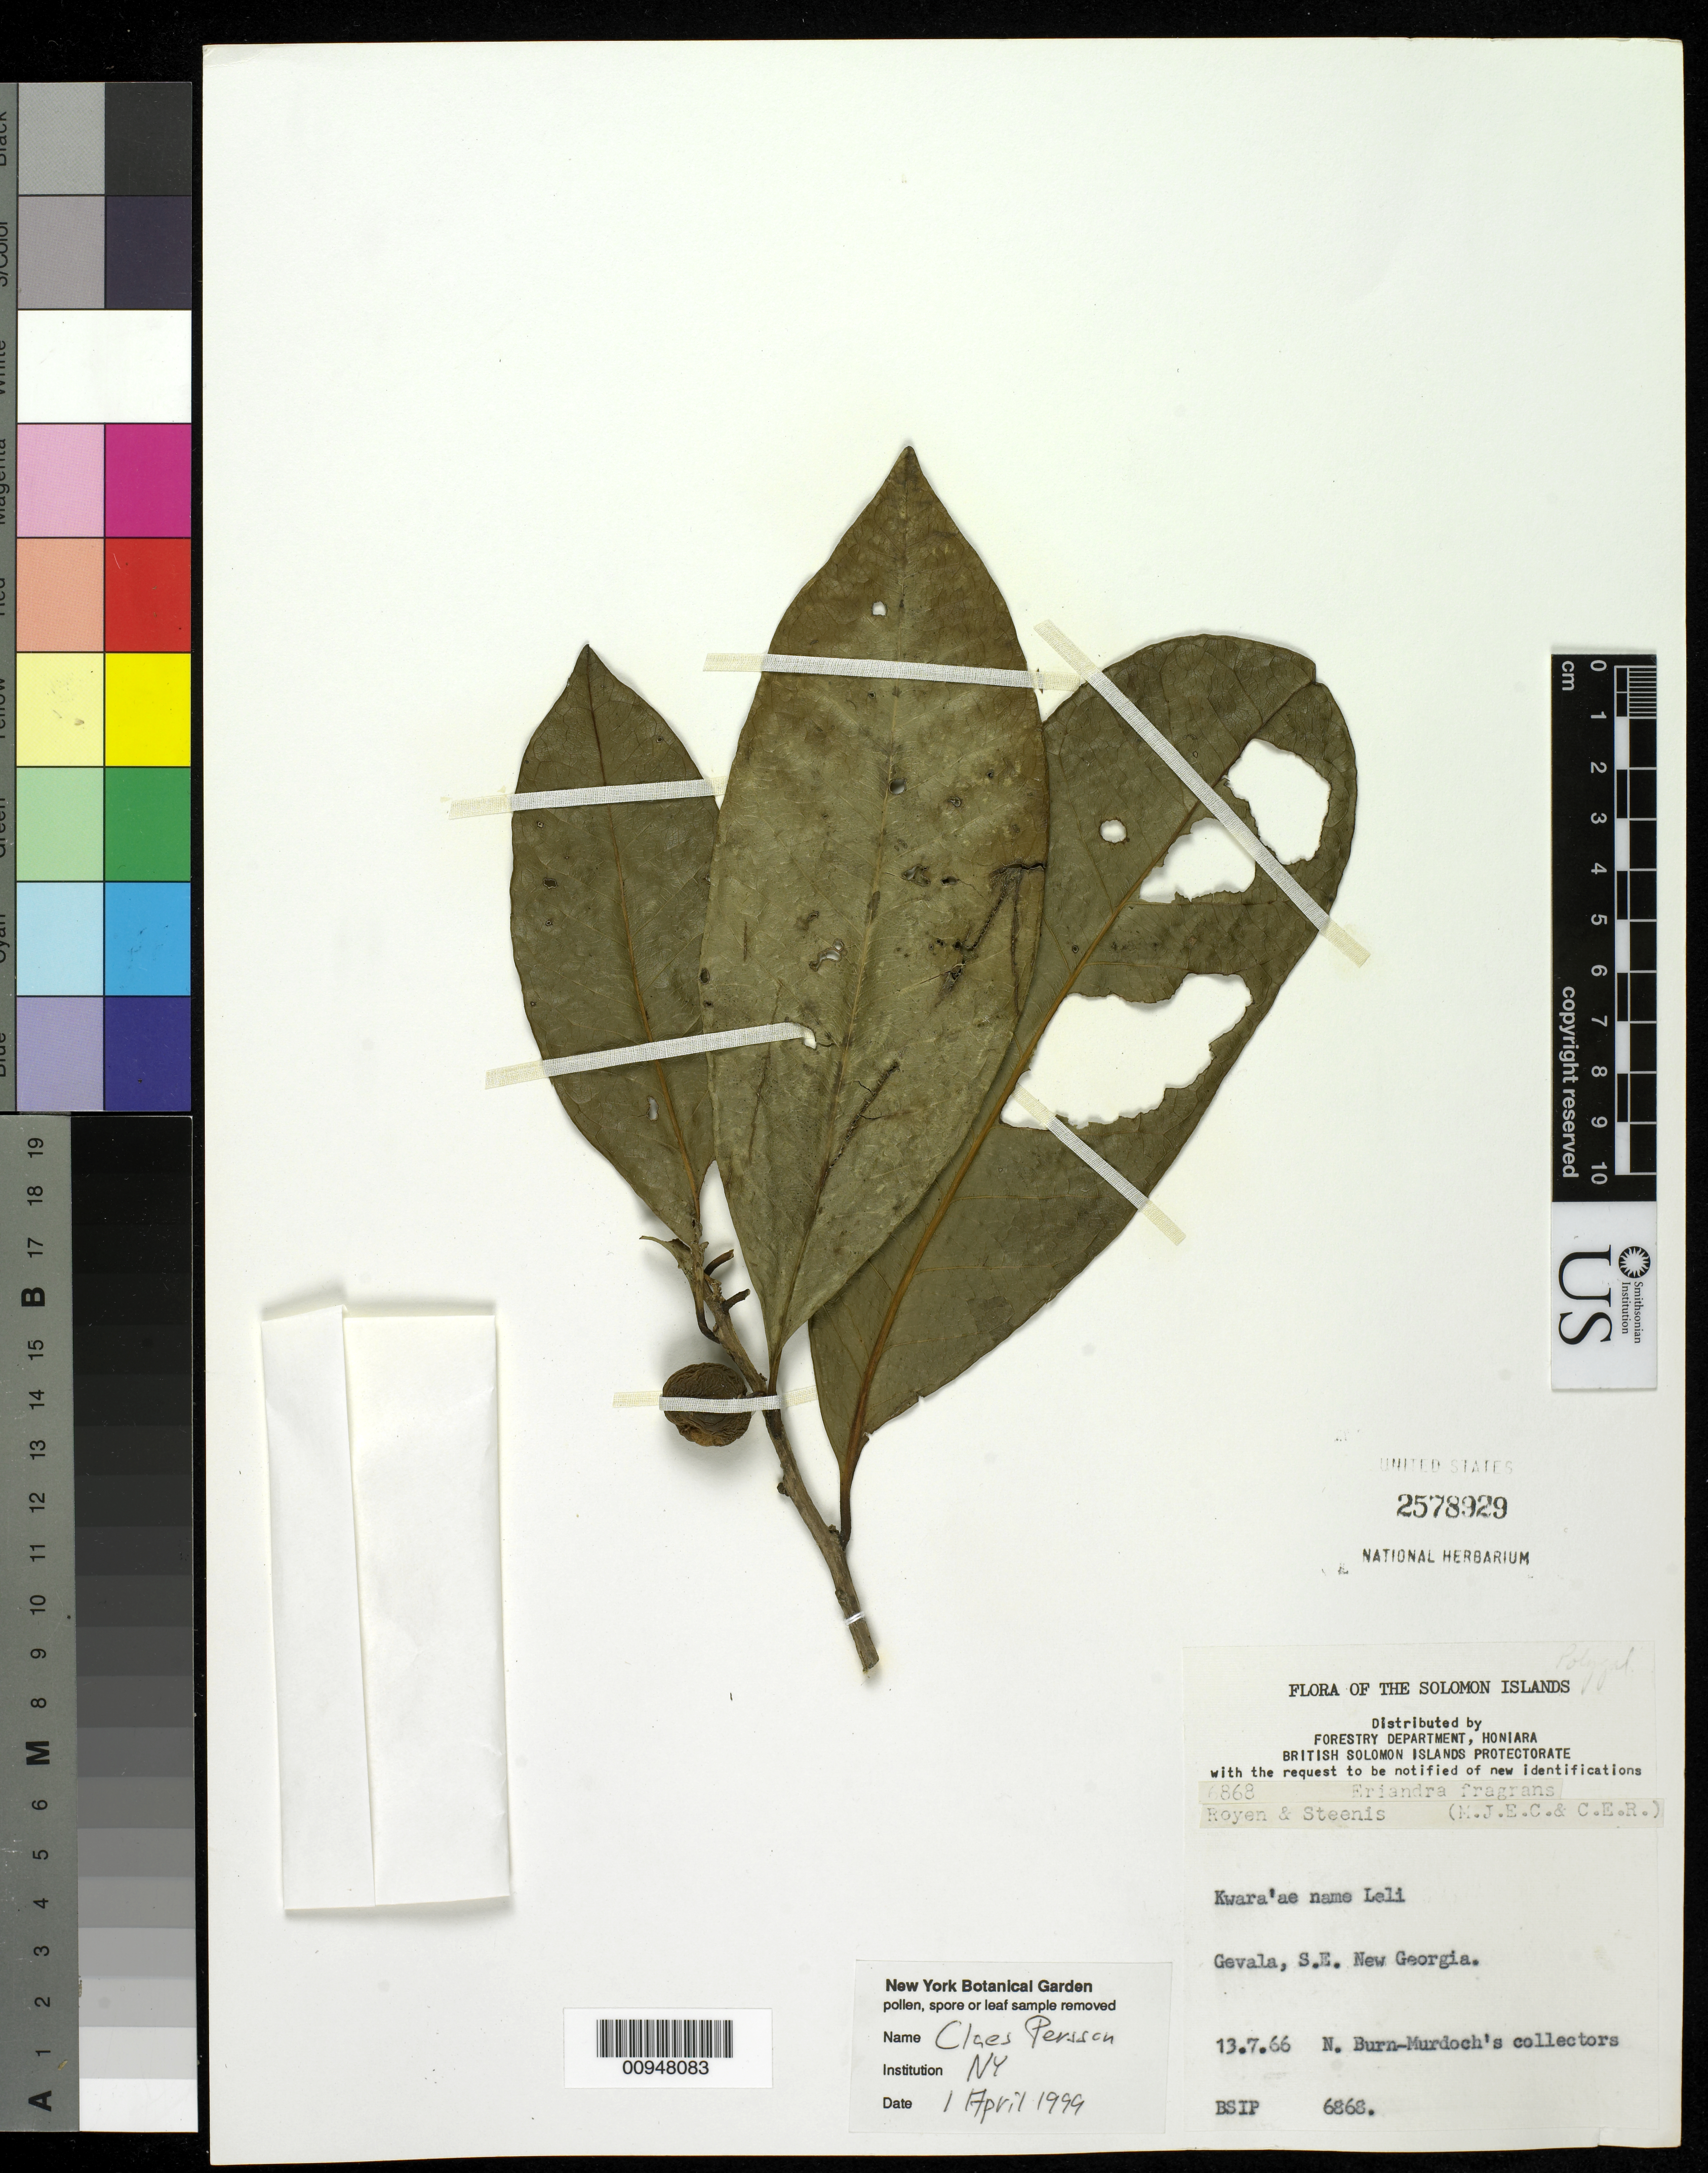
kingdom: Plantae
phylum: Tracheophyta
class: Magnoliopsida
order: Fabales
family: Polygalaceae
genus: Eriandra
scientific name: Eriandra sp.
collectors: P. van Royen & C. G. van Steenis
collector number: BSIP 6868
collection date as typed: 13 Jul 1966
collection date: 1966-07-13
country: Solomon Islands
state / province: Western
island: New Georgia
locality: Gevala, SE New Georgia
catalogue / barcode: US 2578929